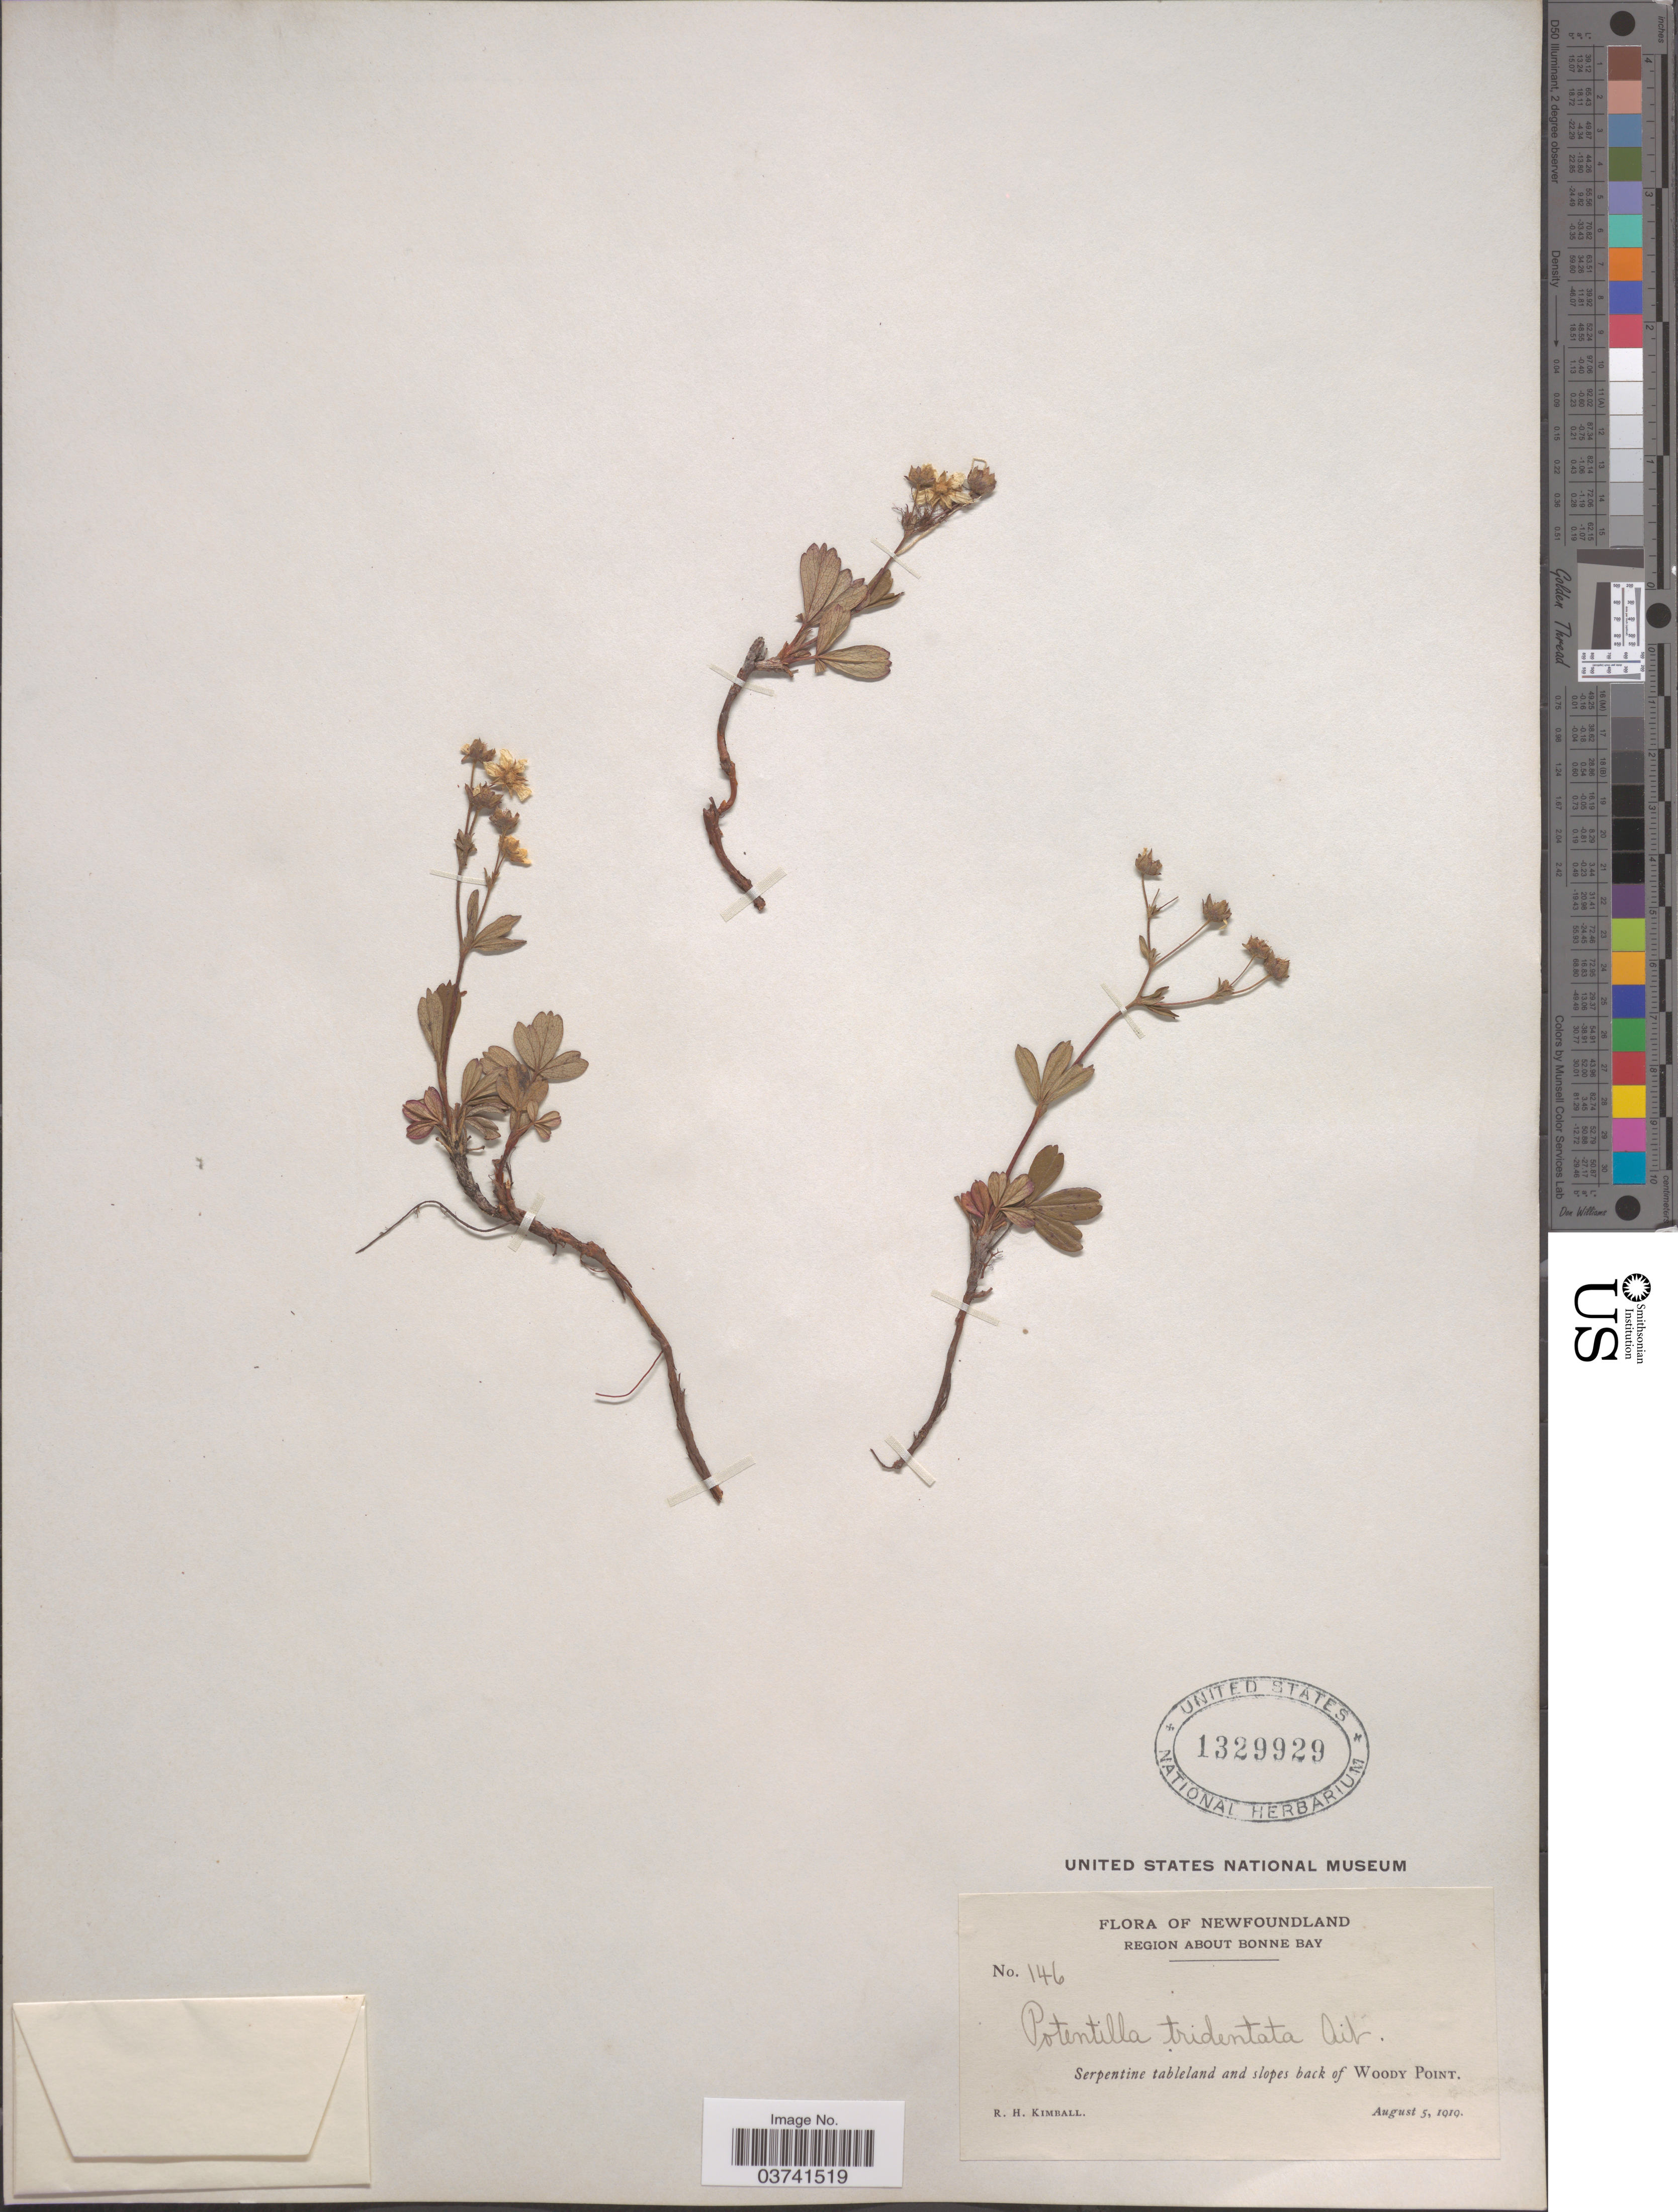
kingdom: Plantae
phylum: Tracheophyta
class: Magnoliopsida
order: Rosales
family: Rosaceae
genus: Potentilla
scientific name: Potentilla tridentata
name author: Aiton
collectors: R. Kimball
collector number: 146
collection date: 1919-08-05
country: Canada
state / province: Newfoundland and Labrador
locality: Region about Bonne Bay. Serpentine tableland and slopes back of Woody Point.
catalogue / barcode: US 1329929